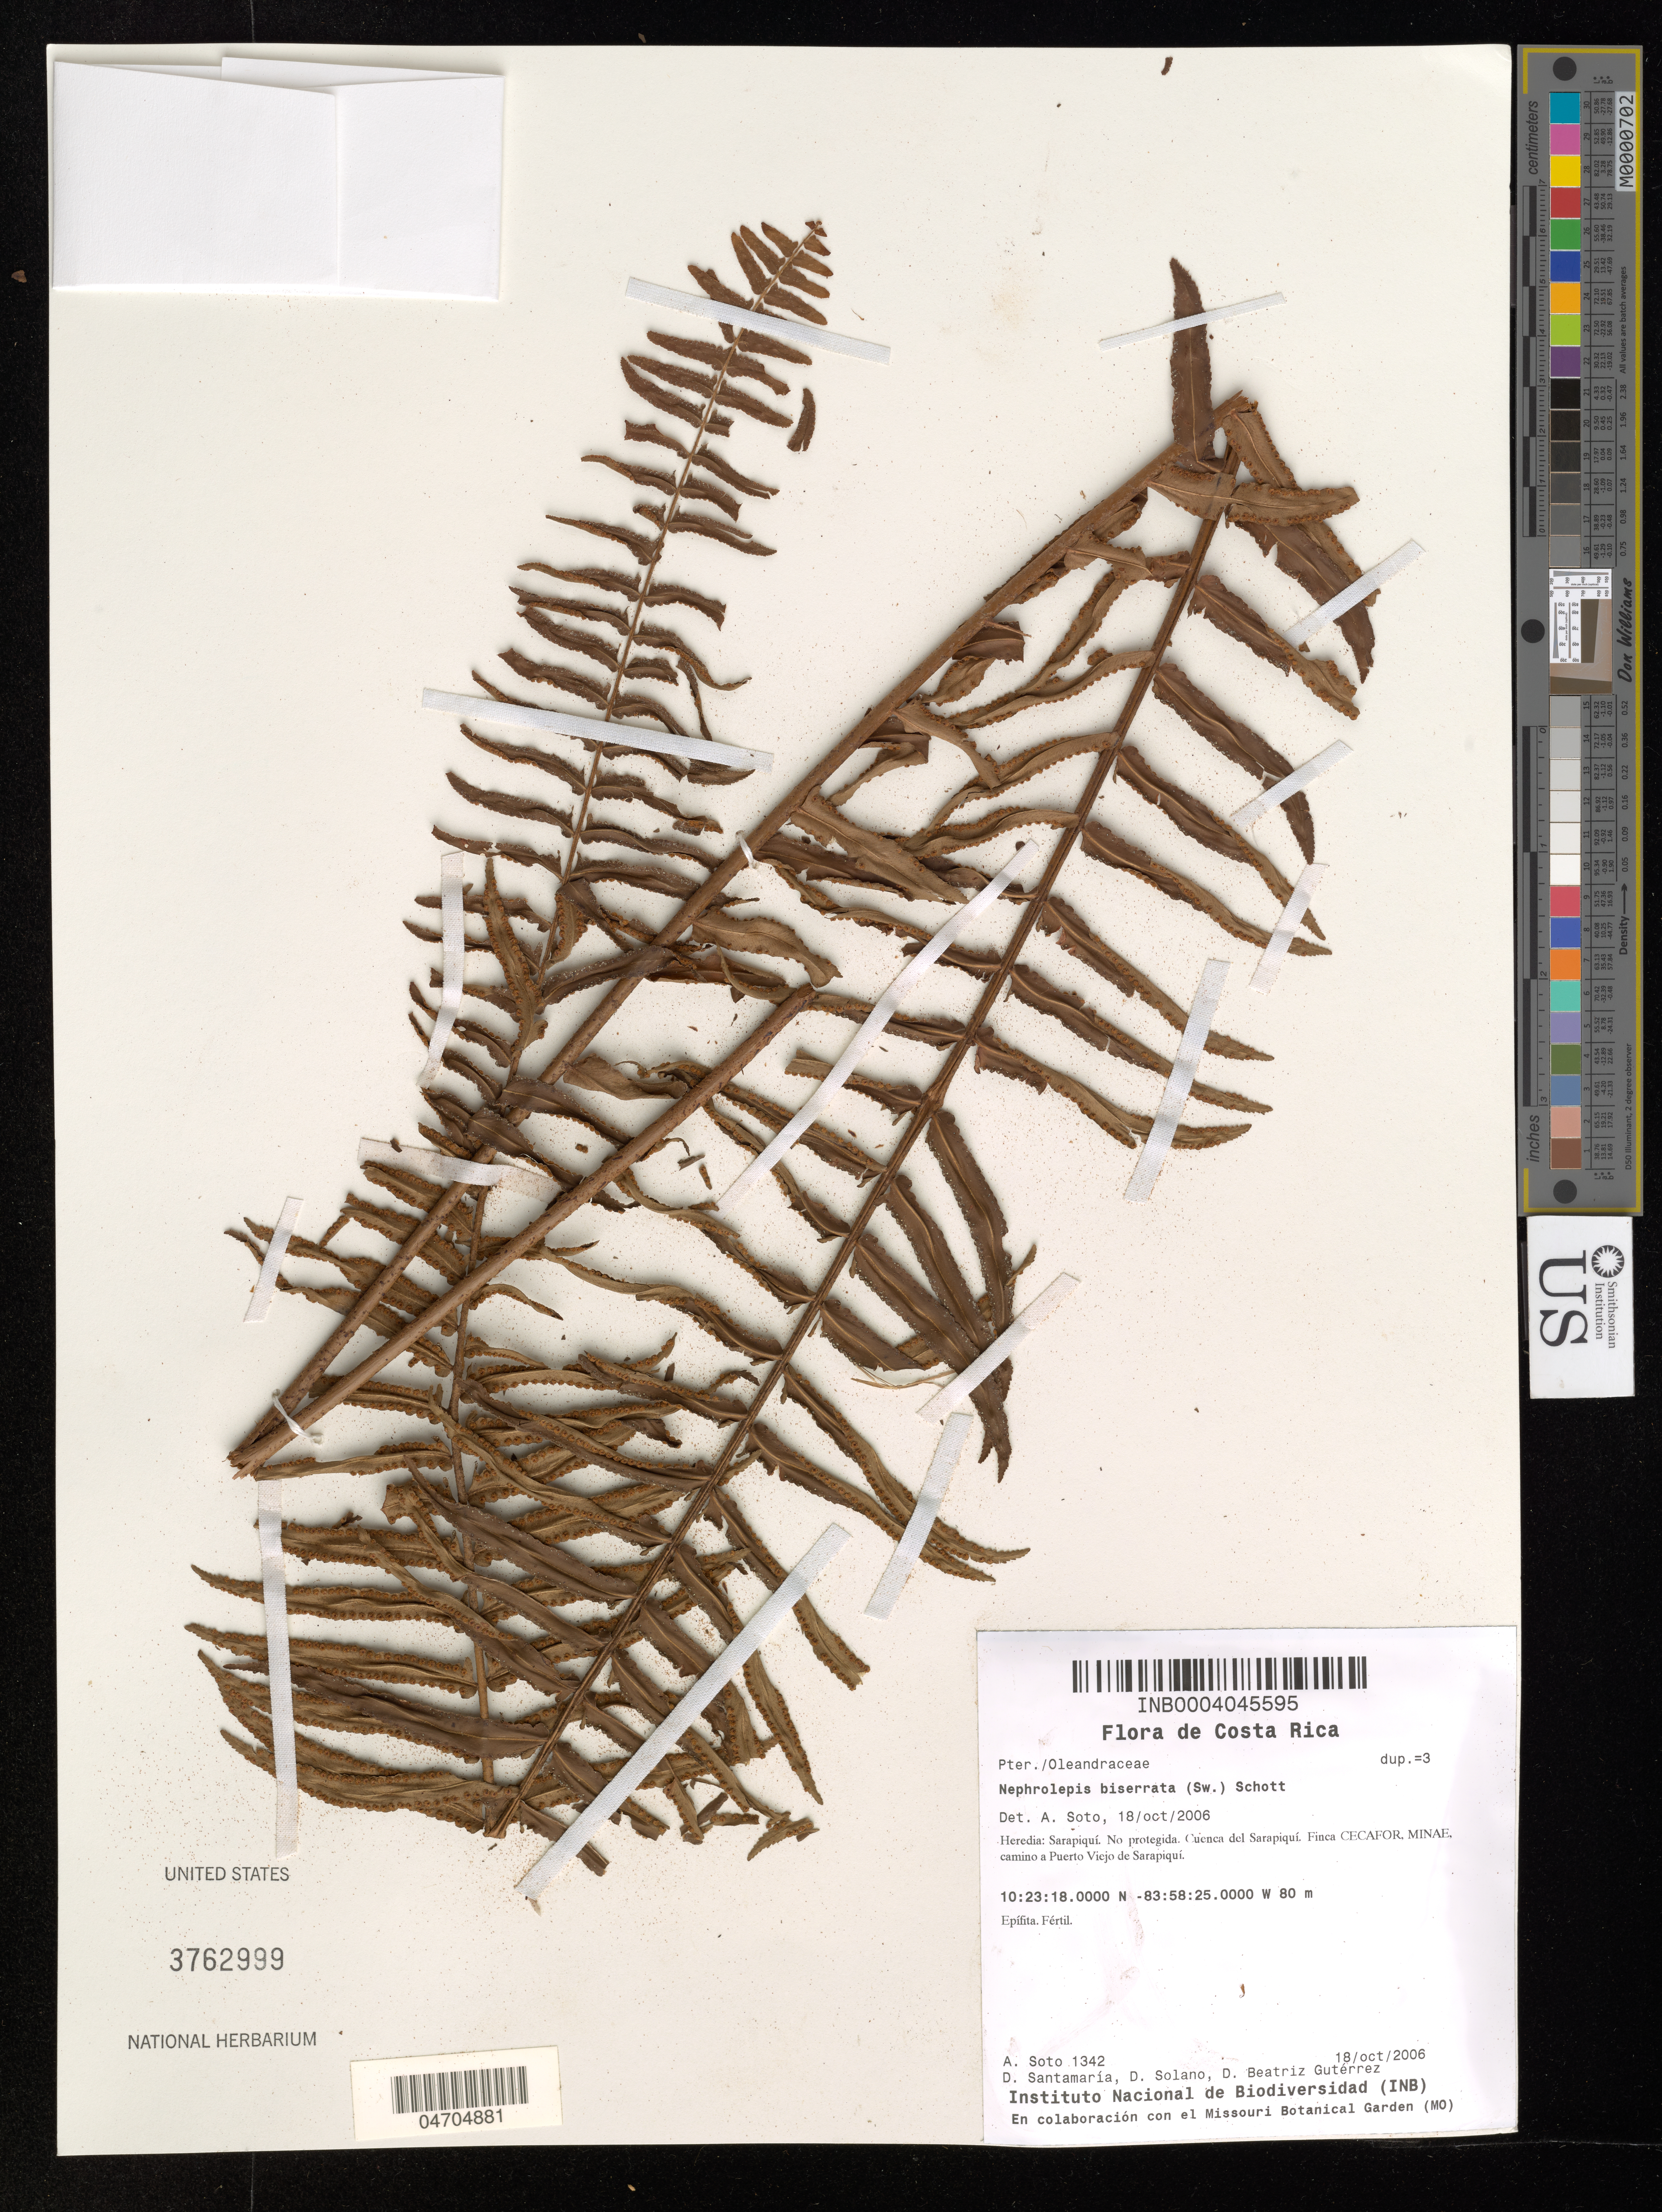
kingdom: Plantae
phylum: Tracheophyta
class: Polypodiopsida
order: Polypodiales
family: Nephrolepidaceae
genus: Nephrolepis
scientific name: Nephrolepis biserrata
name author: (Sw.) Schott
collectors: A. Soto, D. Santamaria, D. Solano & D. Beatriz Gutérrez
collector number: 1342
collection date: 2006-10-18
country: Costa Rica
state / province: Heredia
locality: Sarapiquí. No protegida. Cuenca del Sarapiquí. Finca CECAFOR. MINAE., camino a Puerto Viejo de Sarapiquí.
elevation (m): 80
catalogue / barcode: US 3762999